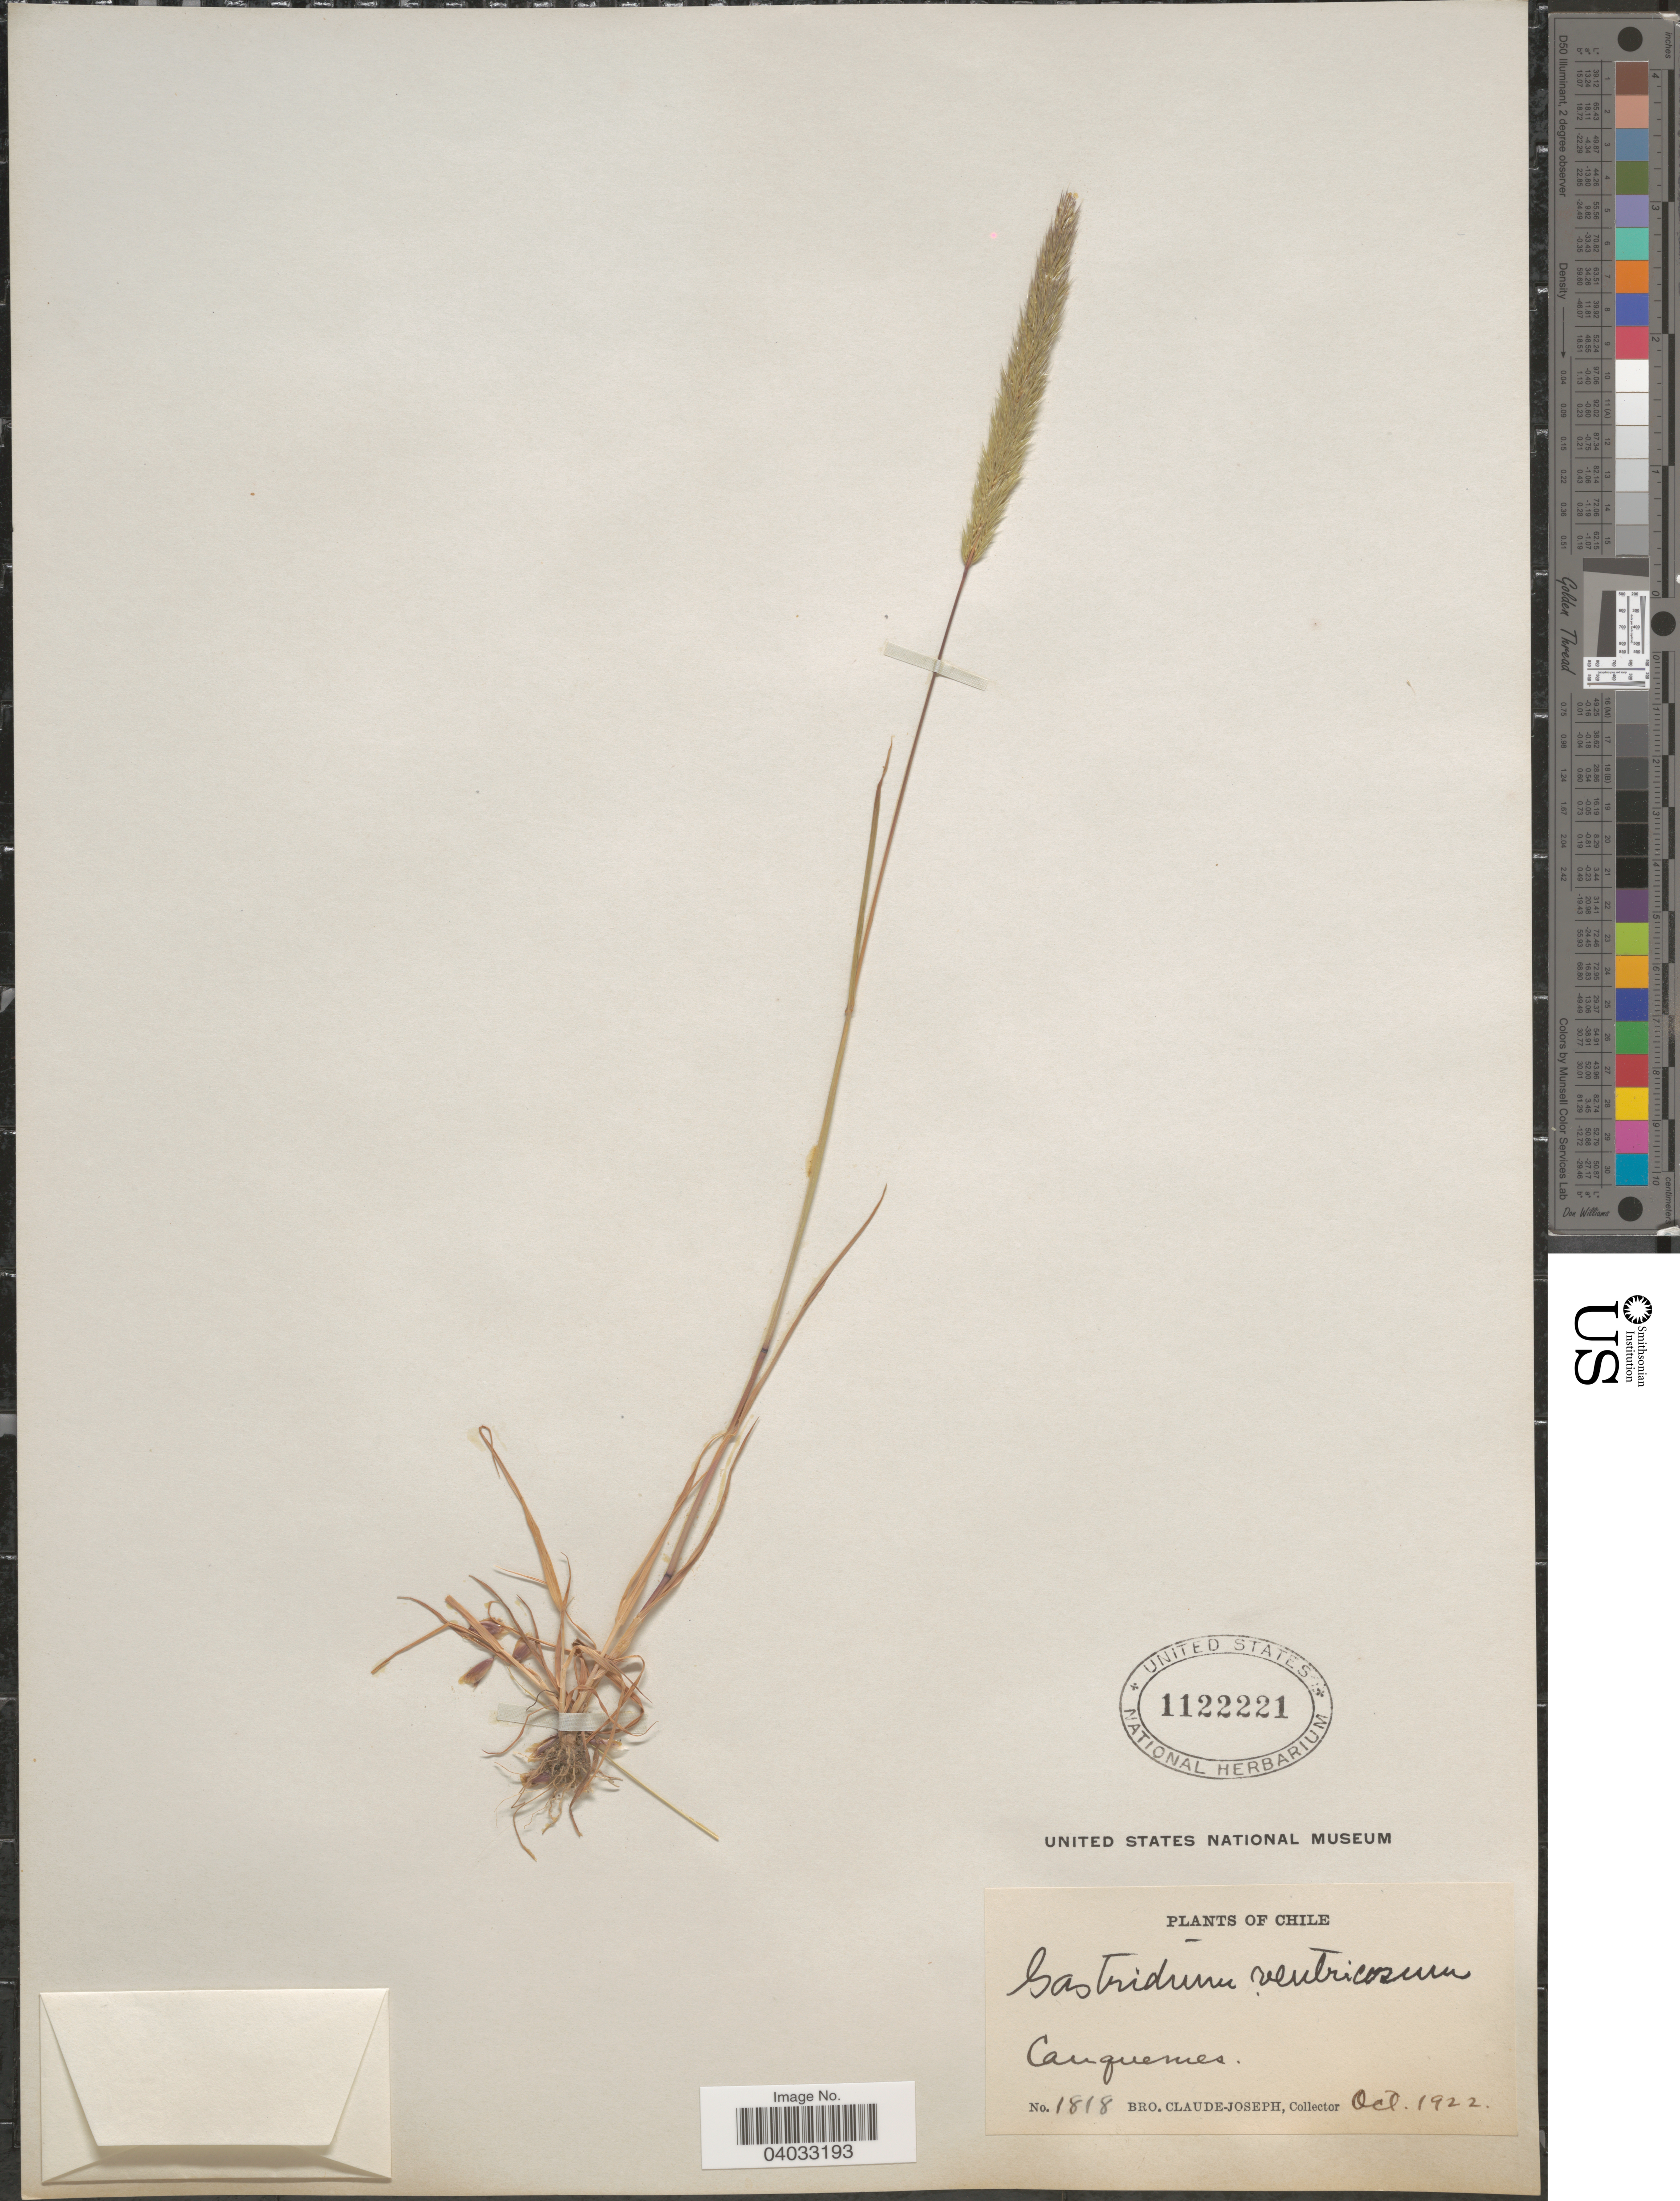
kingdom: Plantae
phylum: Tracheophyta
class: Liliopsida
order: Poales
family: Poaceae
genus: Gastridium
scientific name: Gastridium ventricosum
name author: (Gouan) Schinz & Thell.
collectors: Bro. Claude-Joseph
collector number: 1818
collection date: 1922-10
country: Chile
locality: Cauquenes.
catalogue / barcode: US 1122221